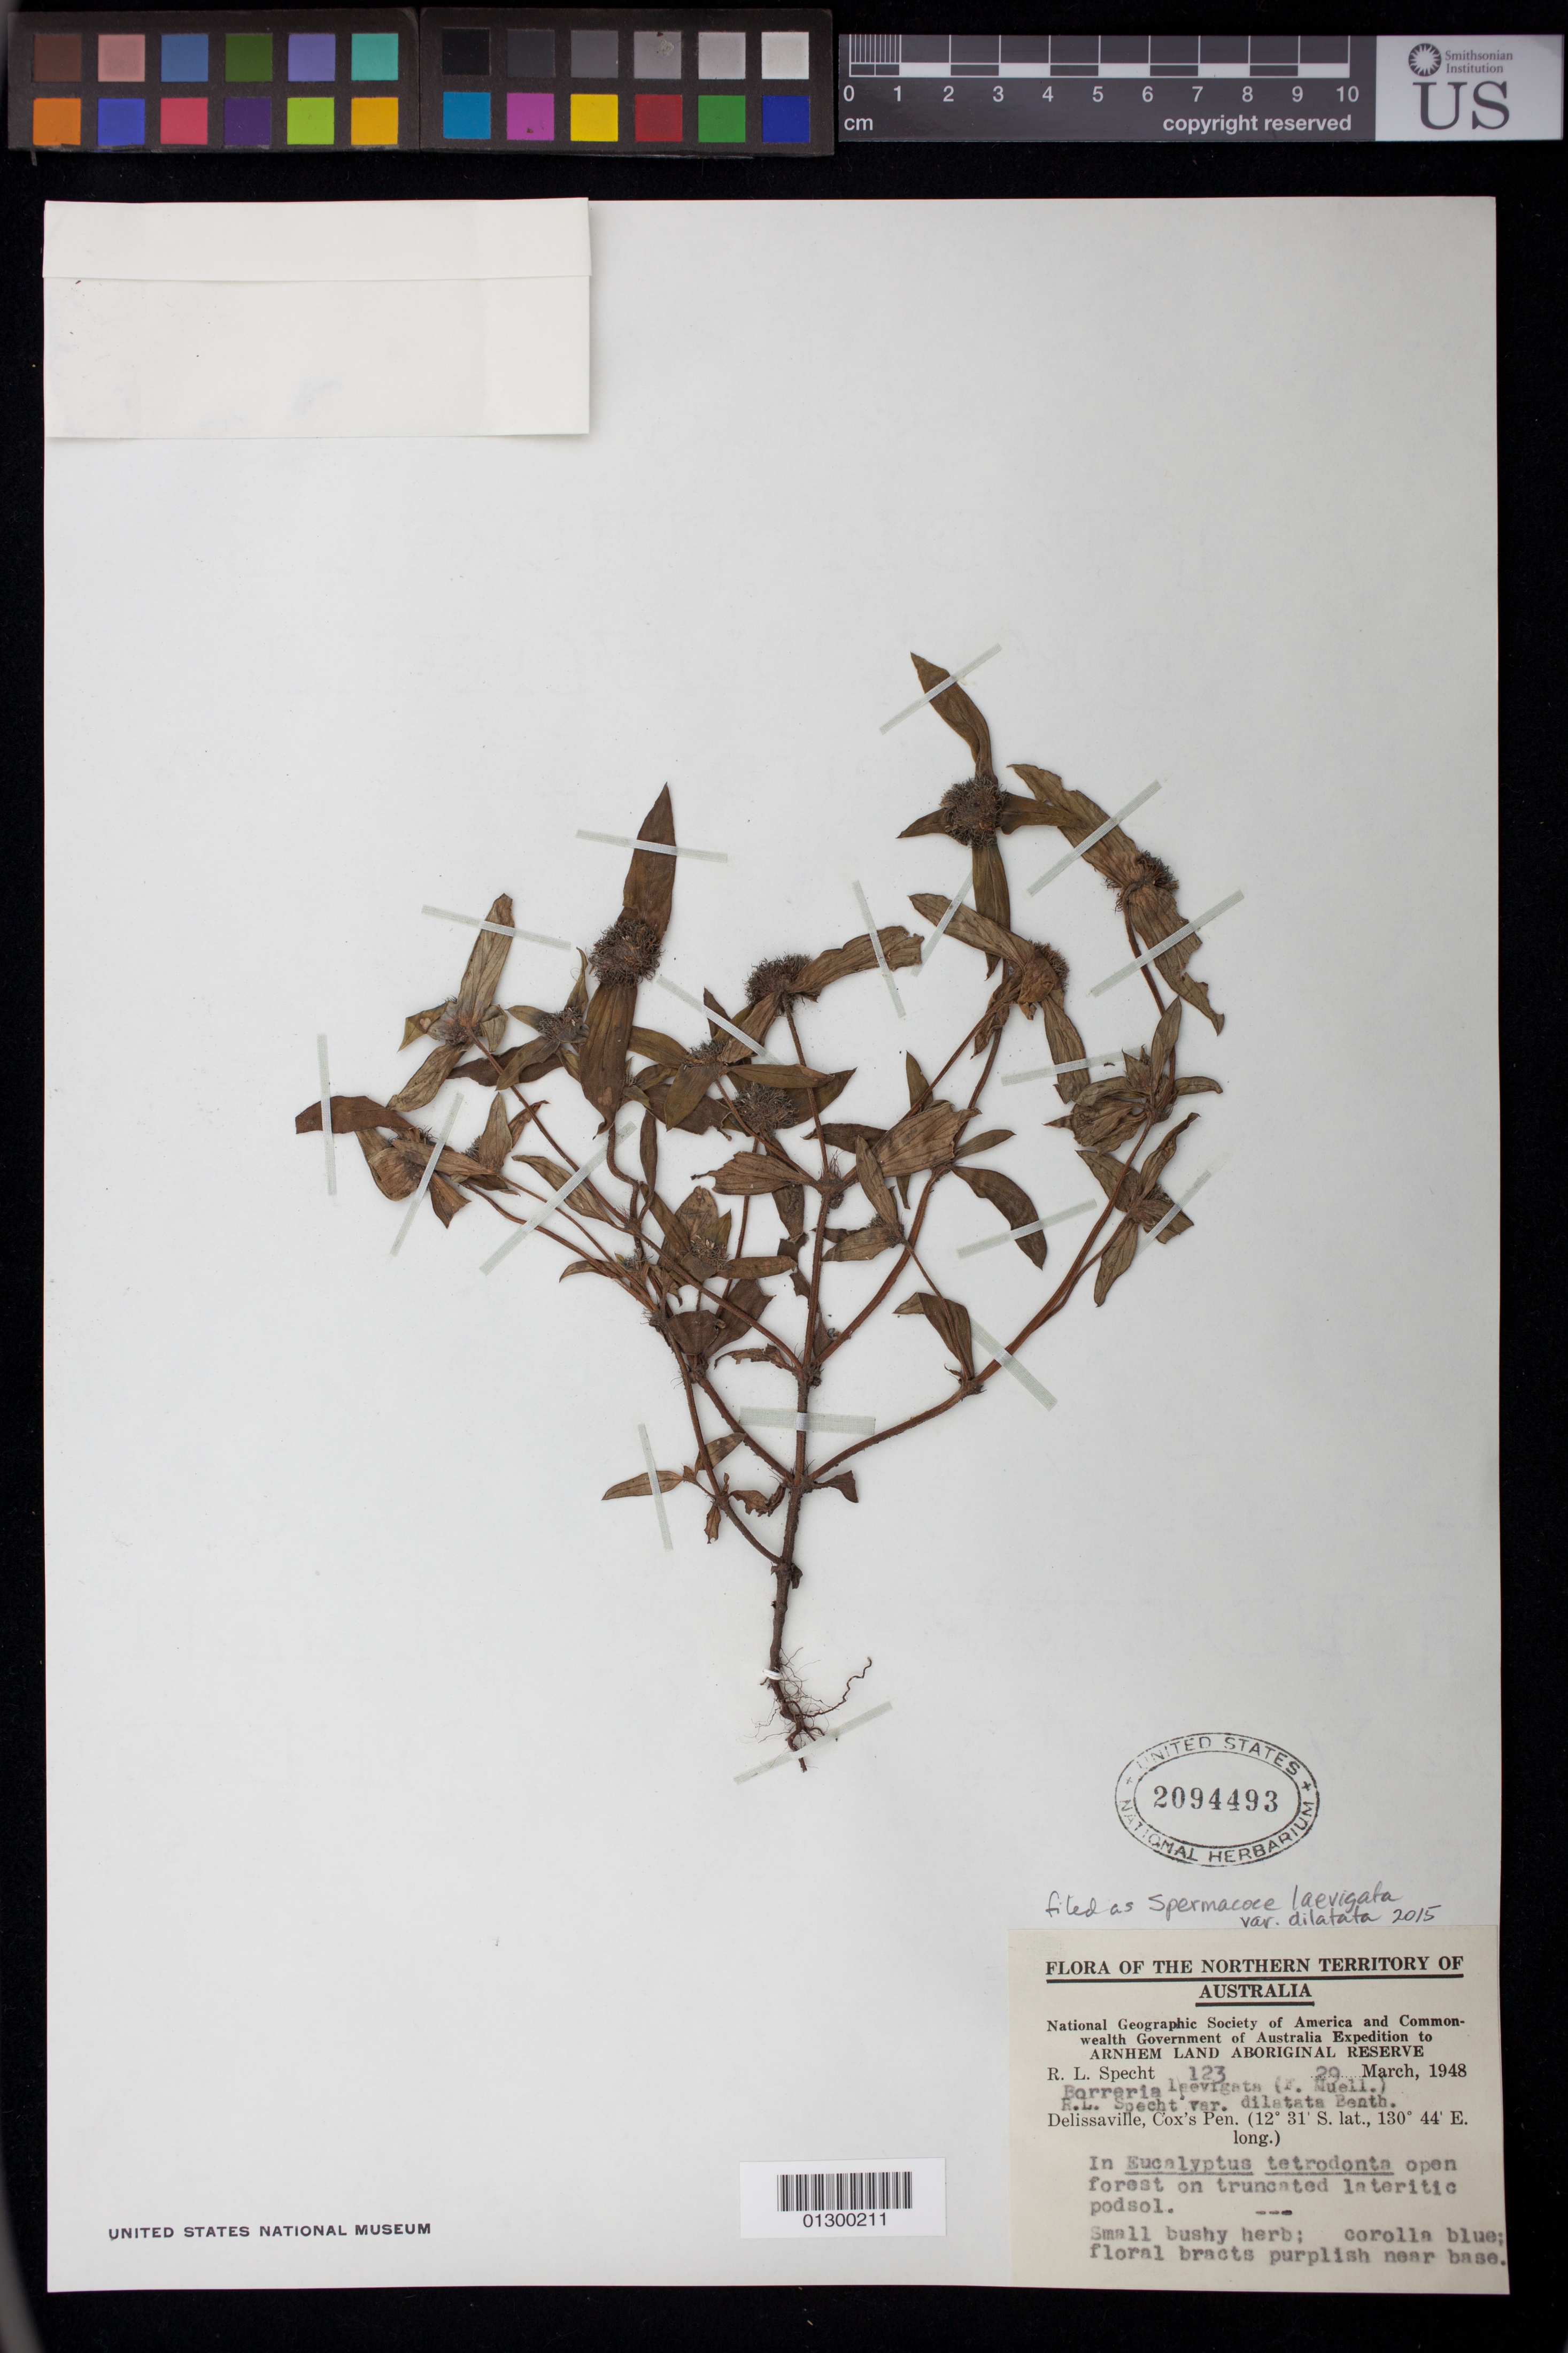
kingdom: Plantae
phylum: Tracheophyta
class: Magnoliopsida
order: Gentianales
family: Rubiaceae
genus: Spermacoce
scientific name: Spermacoce laevigata var. dilitata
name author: Benth.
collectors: R. L. Specht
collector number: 123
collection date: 1948-03-29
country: Australia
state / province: Northern Territory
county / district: Belyuen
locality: Cox's Pen.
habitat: In Eucalyptus tetrodonta open forest on truncated lateritic podsol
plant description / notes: Small bushy herb; corolla blue; floral bracts purplish near base.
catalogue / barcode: US 2094493